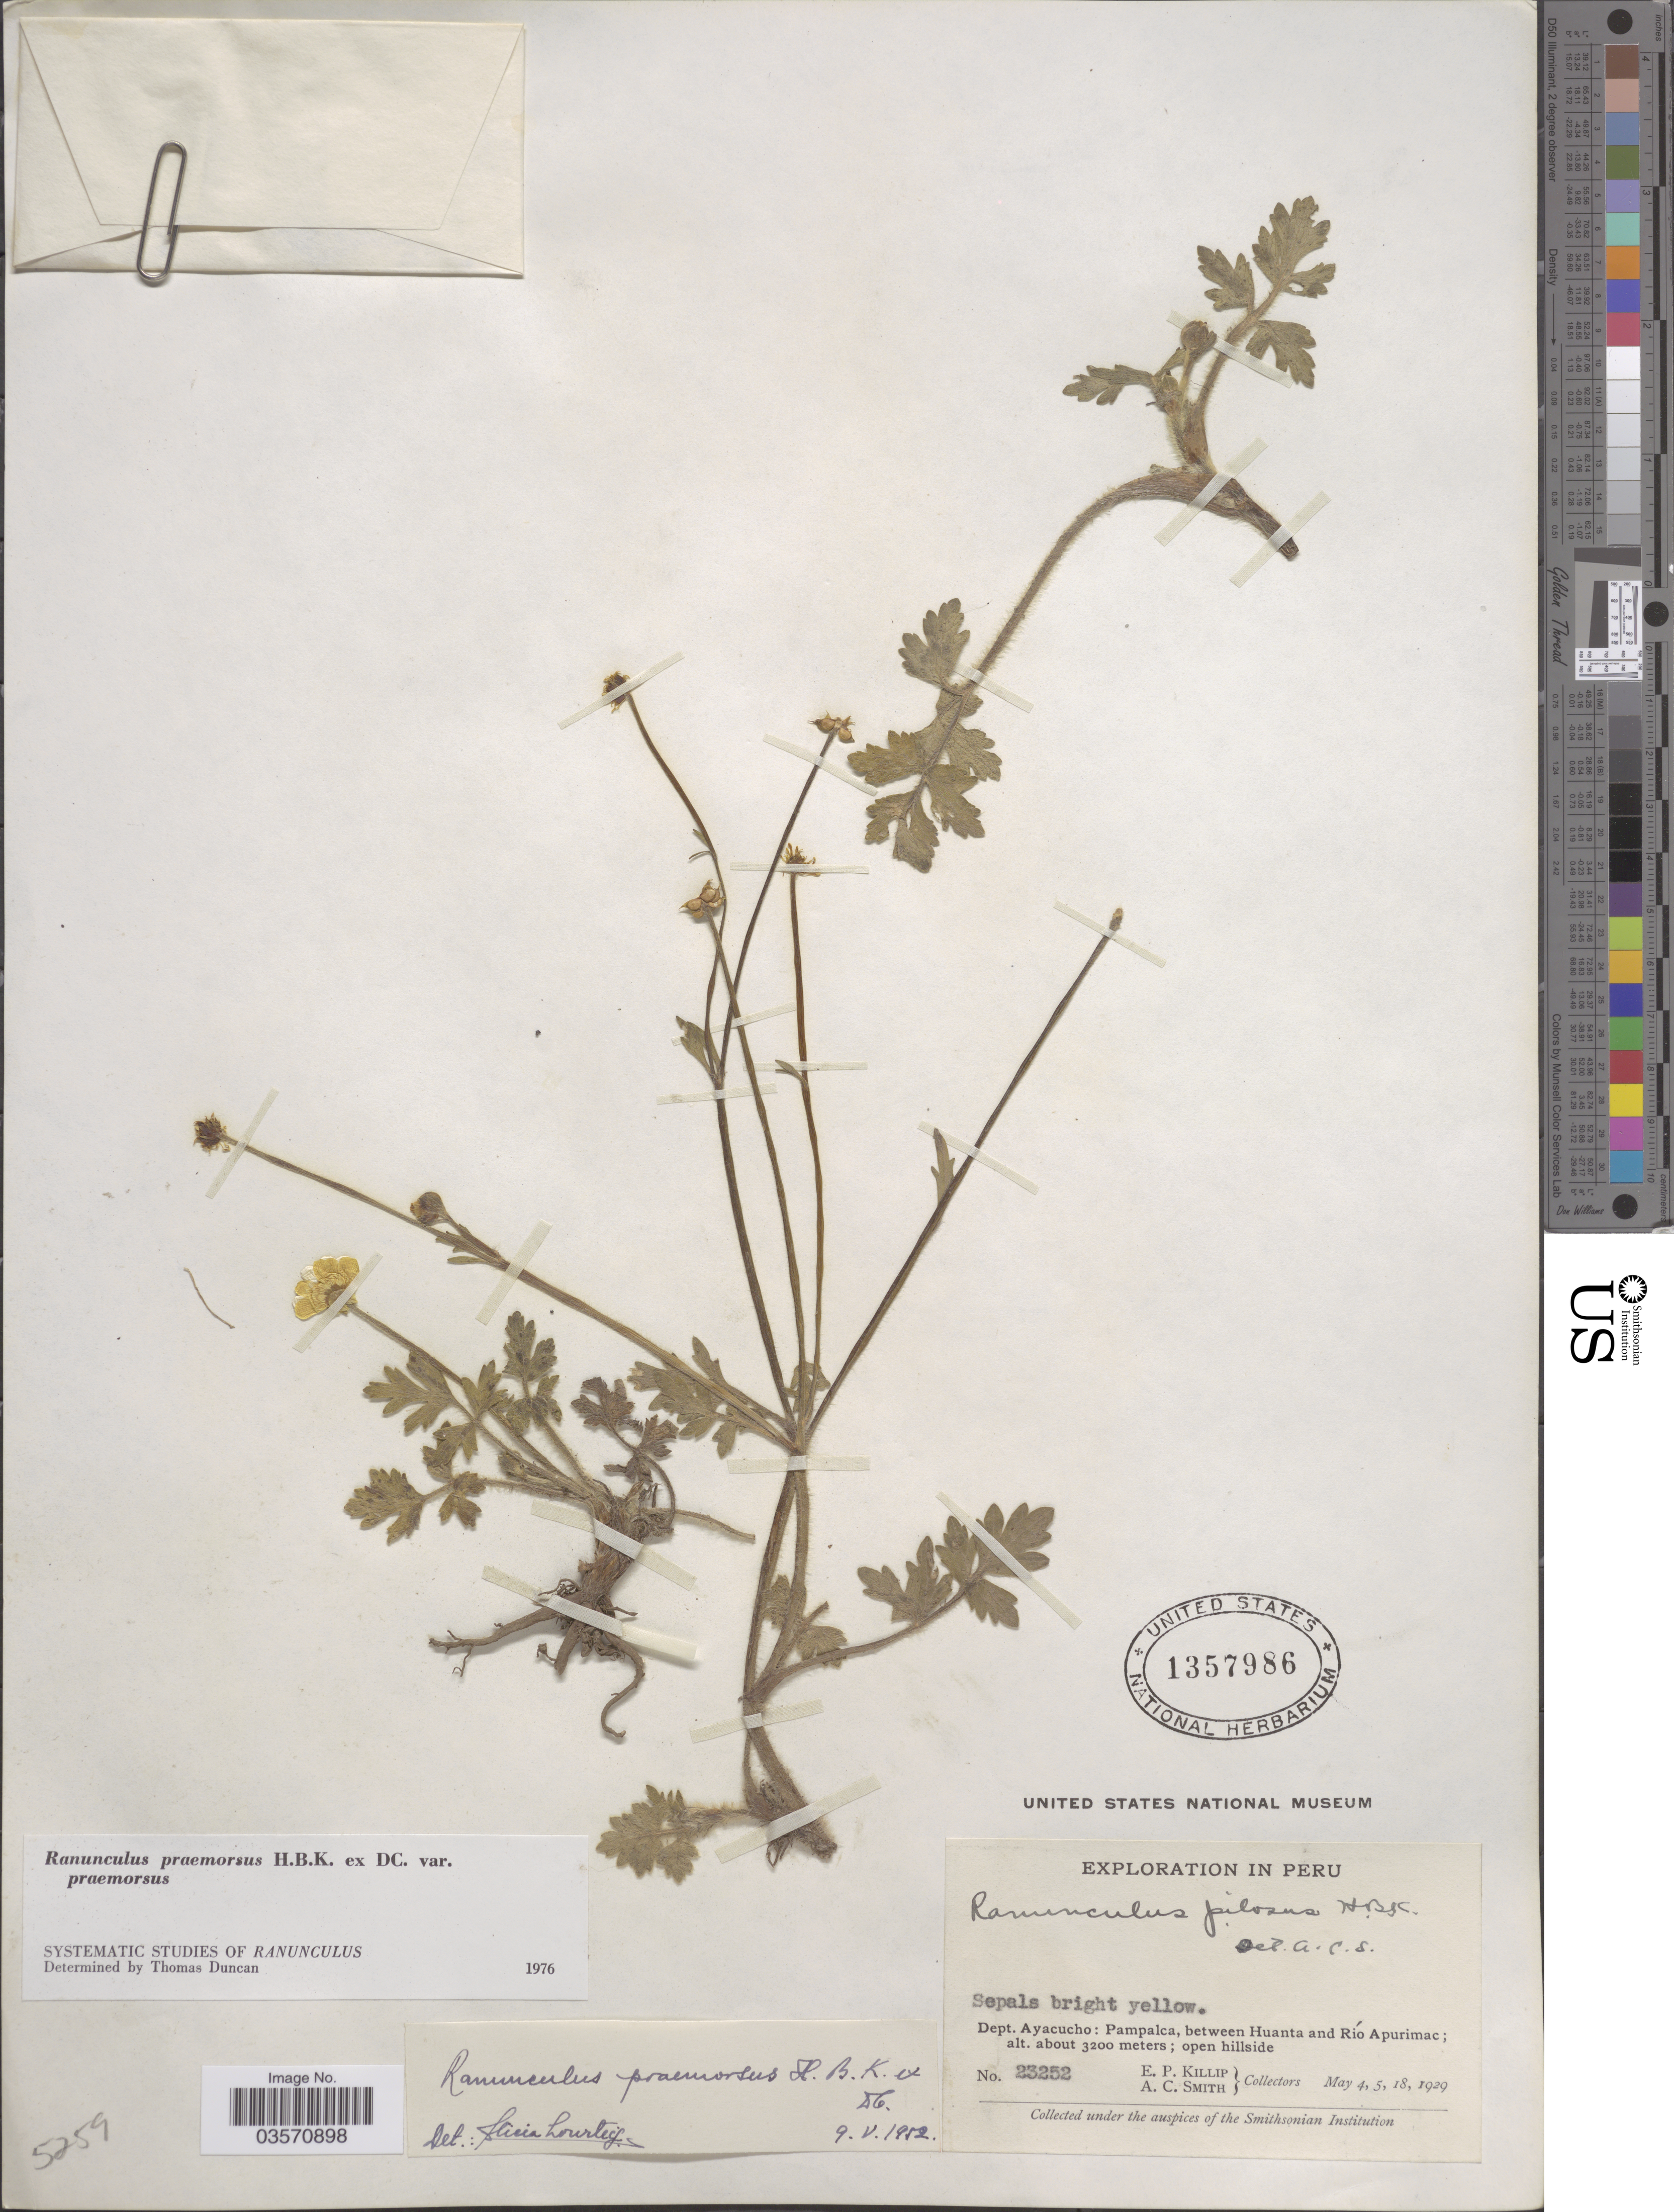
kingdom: Plantae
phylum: Tracheophyta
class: Magnoliopsida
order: Ranunculales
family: Ranunculaceae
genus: Ranunculus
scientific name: Ranunculus praemorsus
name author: Kunth ex DC.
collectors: E. P. Killip & A. C. Smith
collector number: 23252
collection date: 1929-05-04/1929-05-18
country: Peru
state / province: Ayacucho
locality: Dept. Ayacucho: Pampalca, between Huanta and Río Apurimac.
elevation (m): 3200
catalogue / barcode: US 1357986